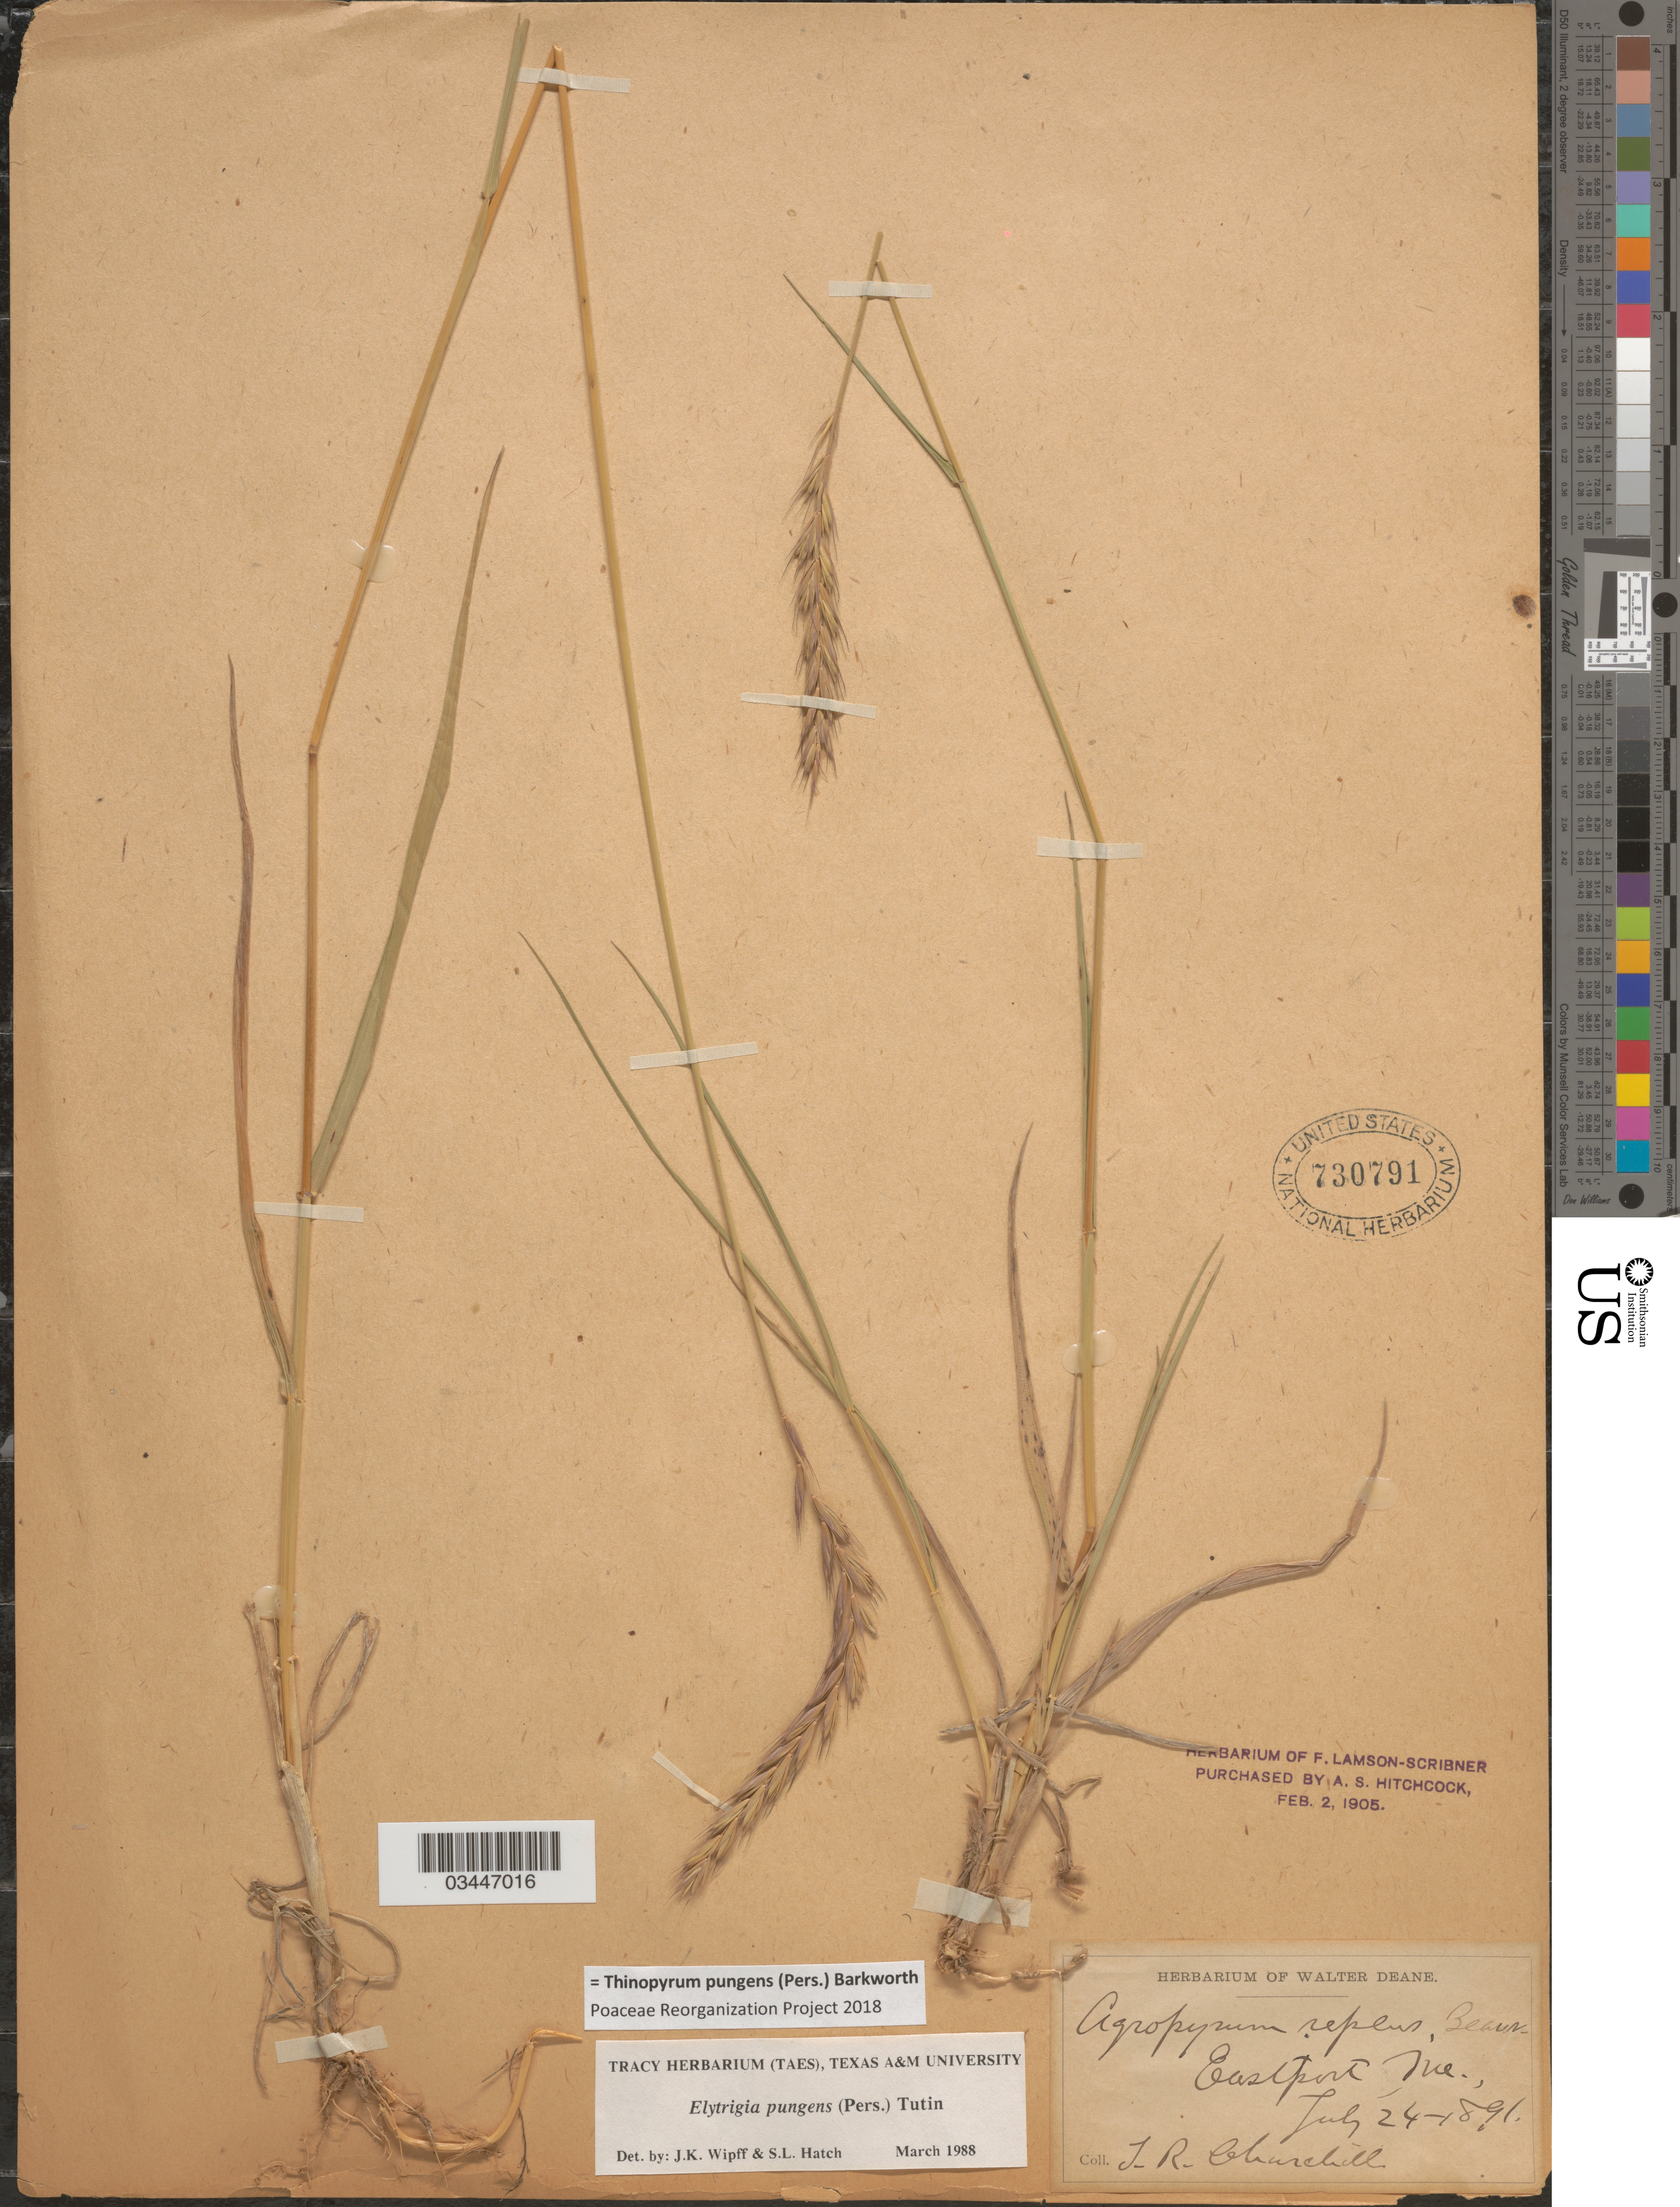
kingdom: Plantae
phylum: Tracheophyta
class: Liliopsida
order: Poales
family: Poaceae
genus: Thinopyrum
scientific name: Thinopyrum pungens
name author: (Pers.) Barkworth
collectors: T. Churchill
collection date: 1891-07-24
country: United States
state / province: Maine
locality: Eastport.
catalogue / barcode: US 730791